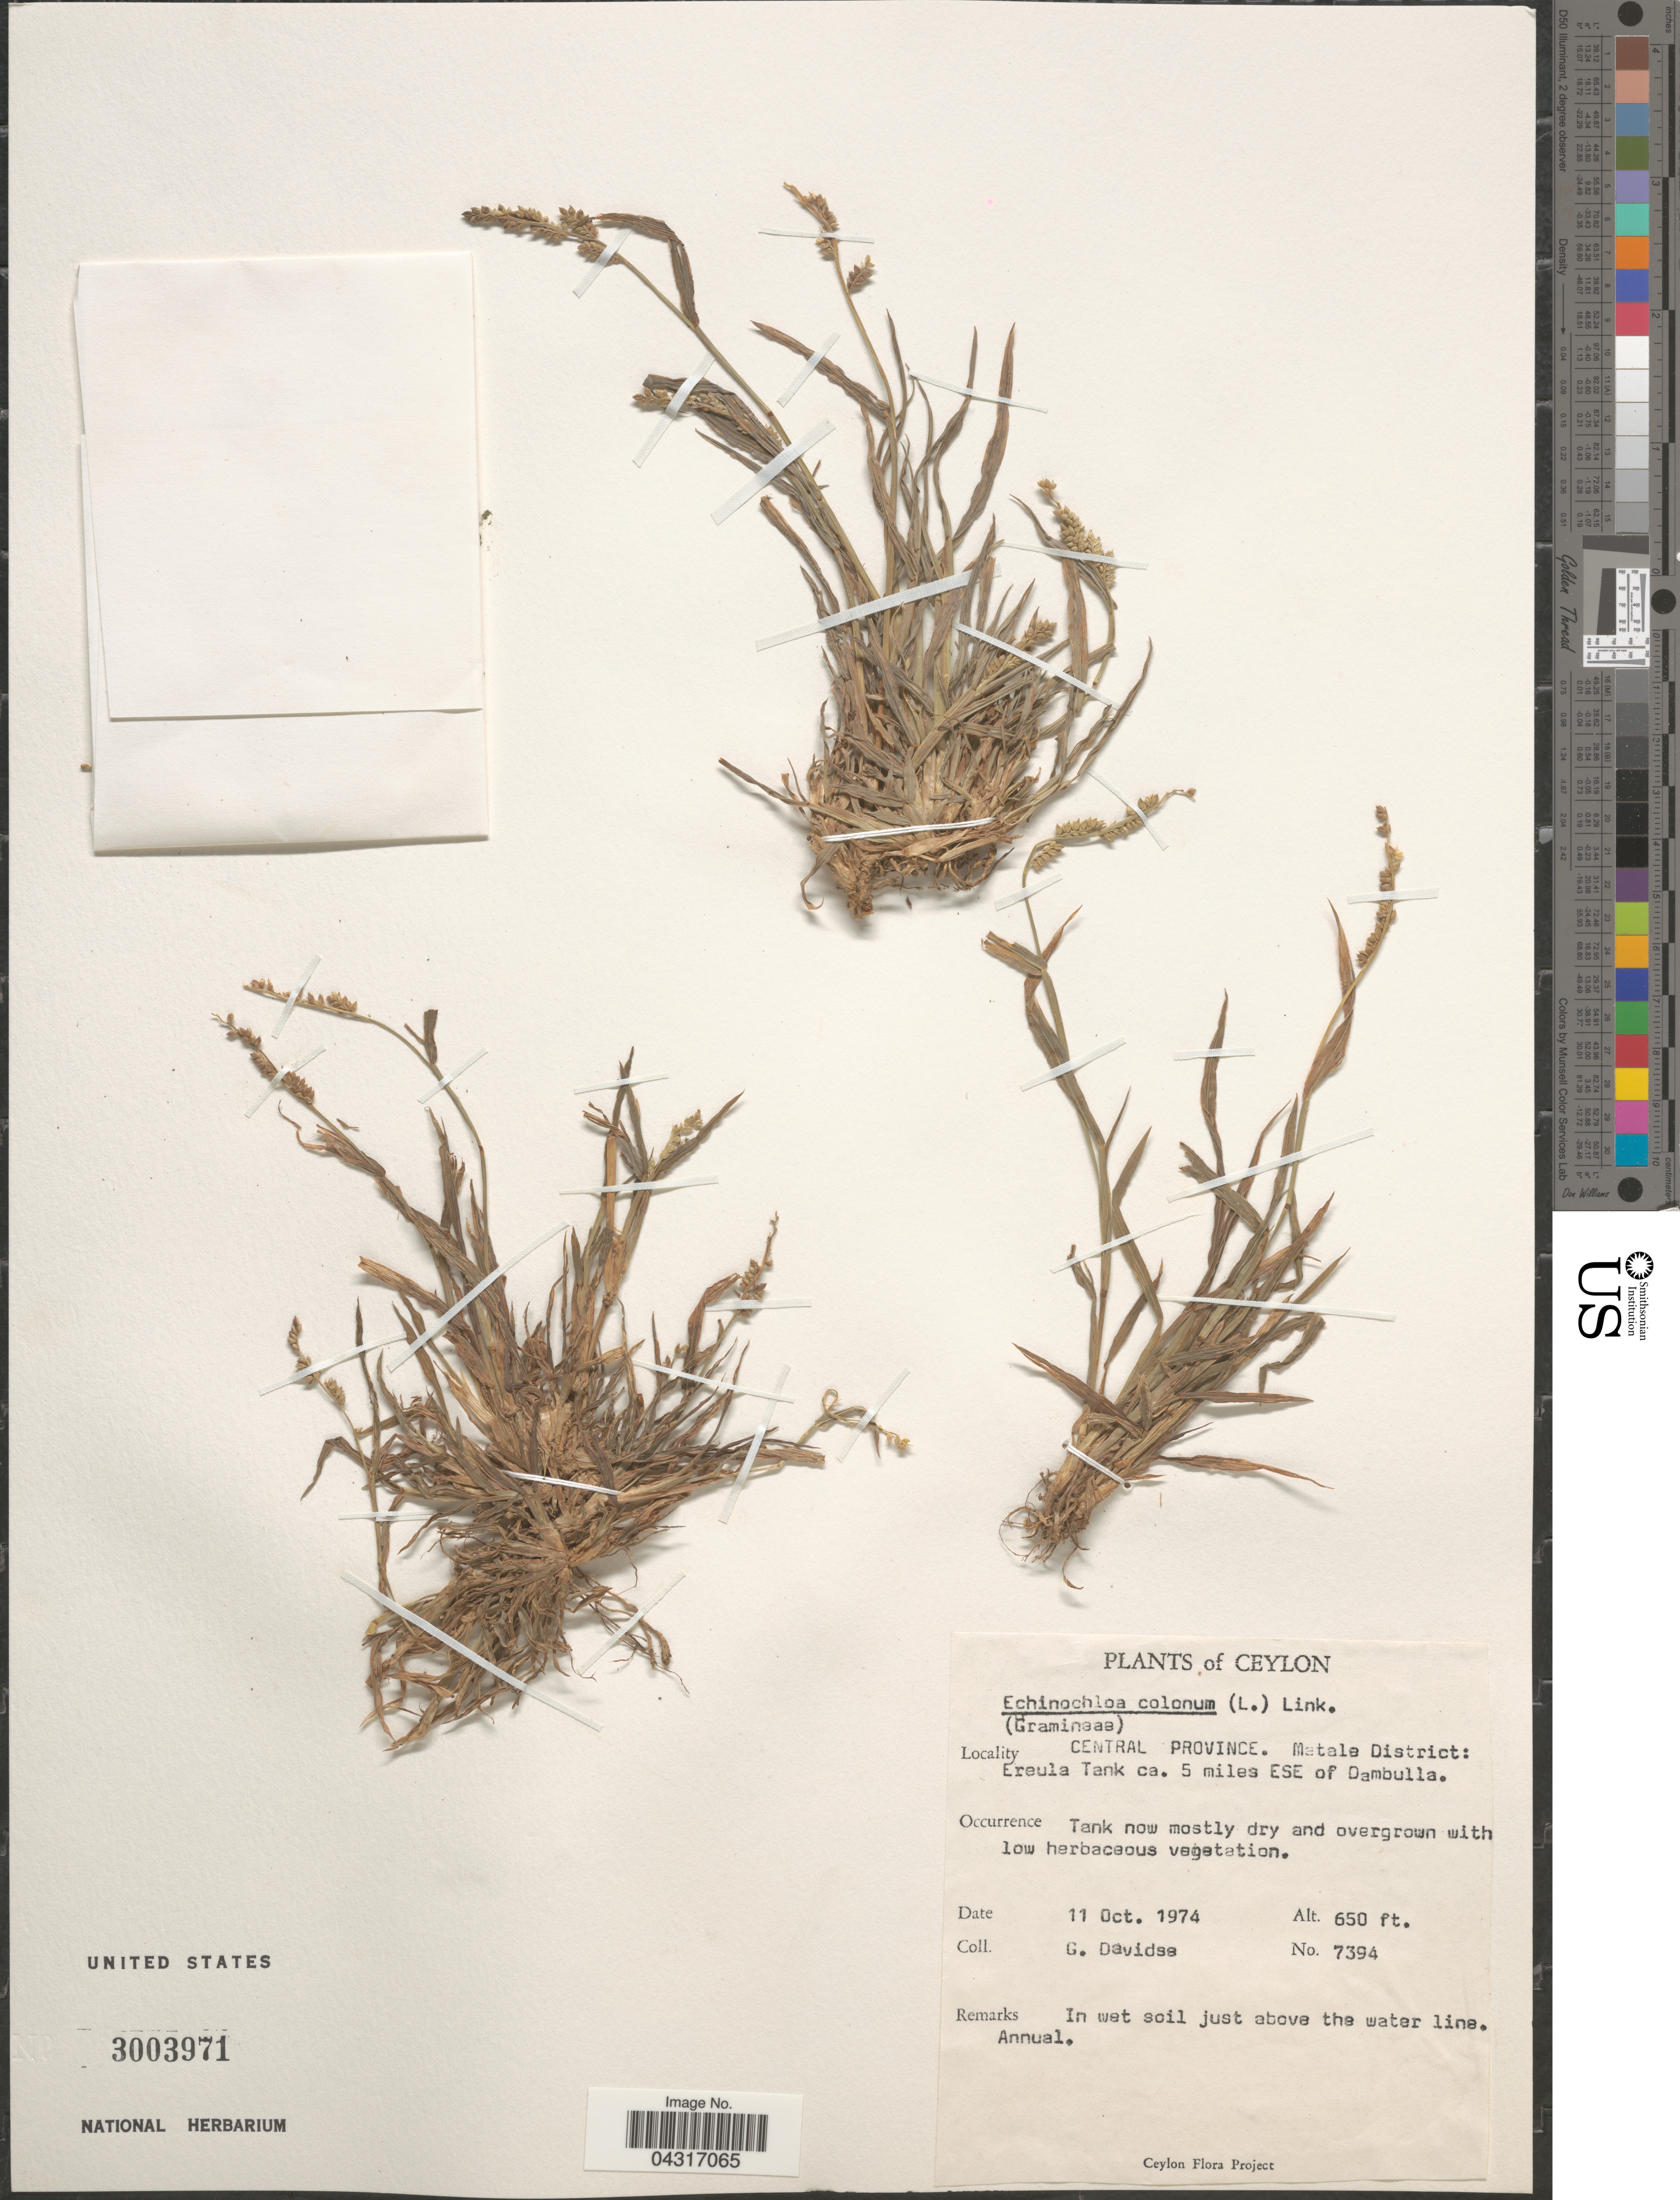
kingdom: Plantae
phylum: Tracheophyta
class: Liliopsida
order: Poales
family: Poaceae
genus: Echinochloa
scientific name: Echinochloa colona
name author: (L.) Link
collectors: G. Davidse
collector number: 7394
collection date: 1974-10-11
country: Sri Lanka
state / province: Central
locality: Ceylon. Matale District: Ereula Tank ca. 5 miles ESE of Dambulla.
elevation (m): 198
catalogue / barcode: US 3003971